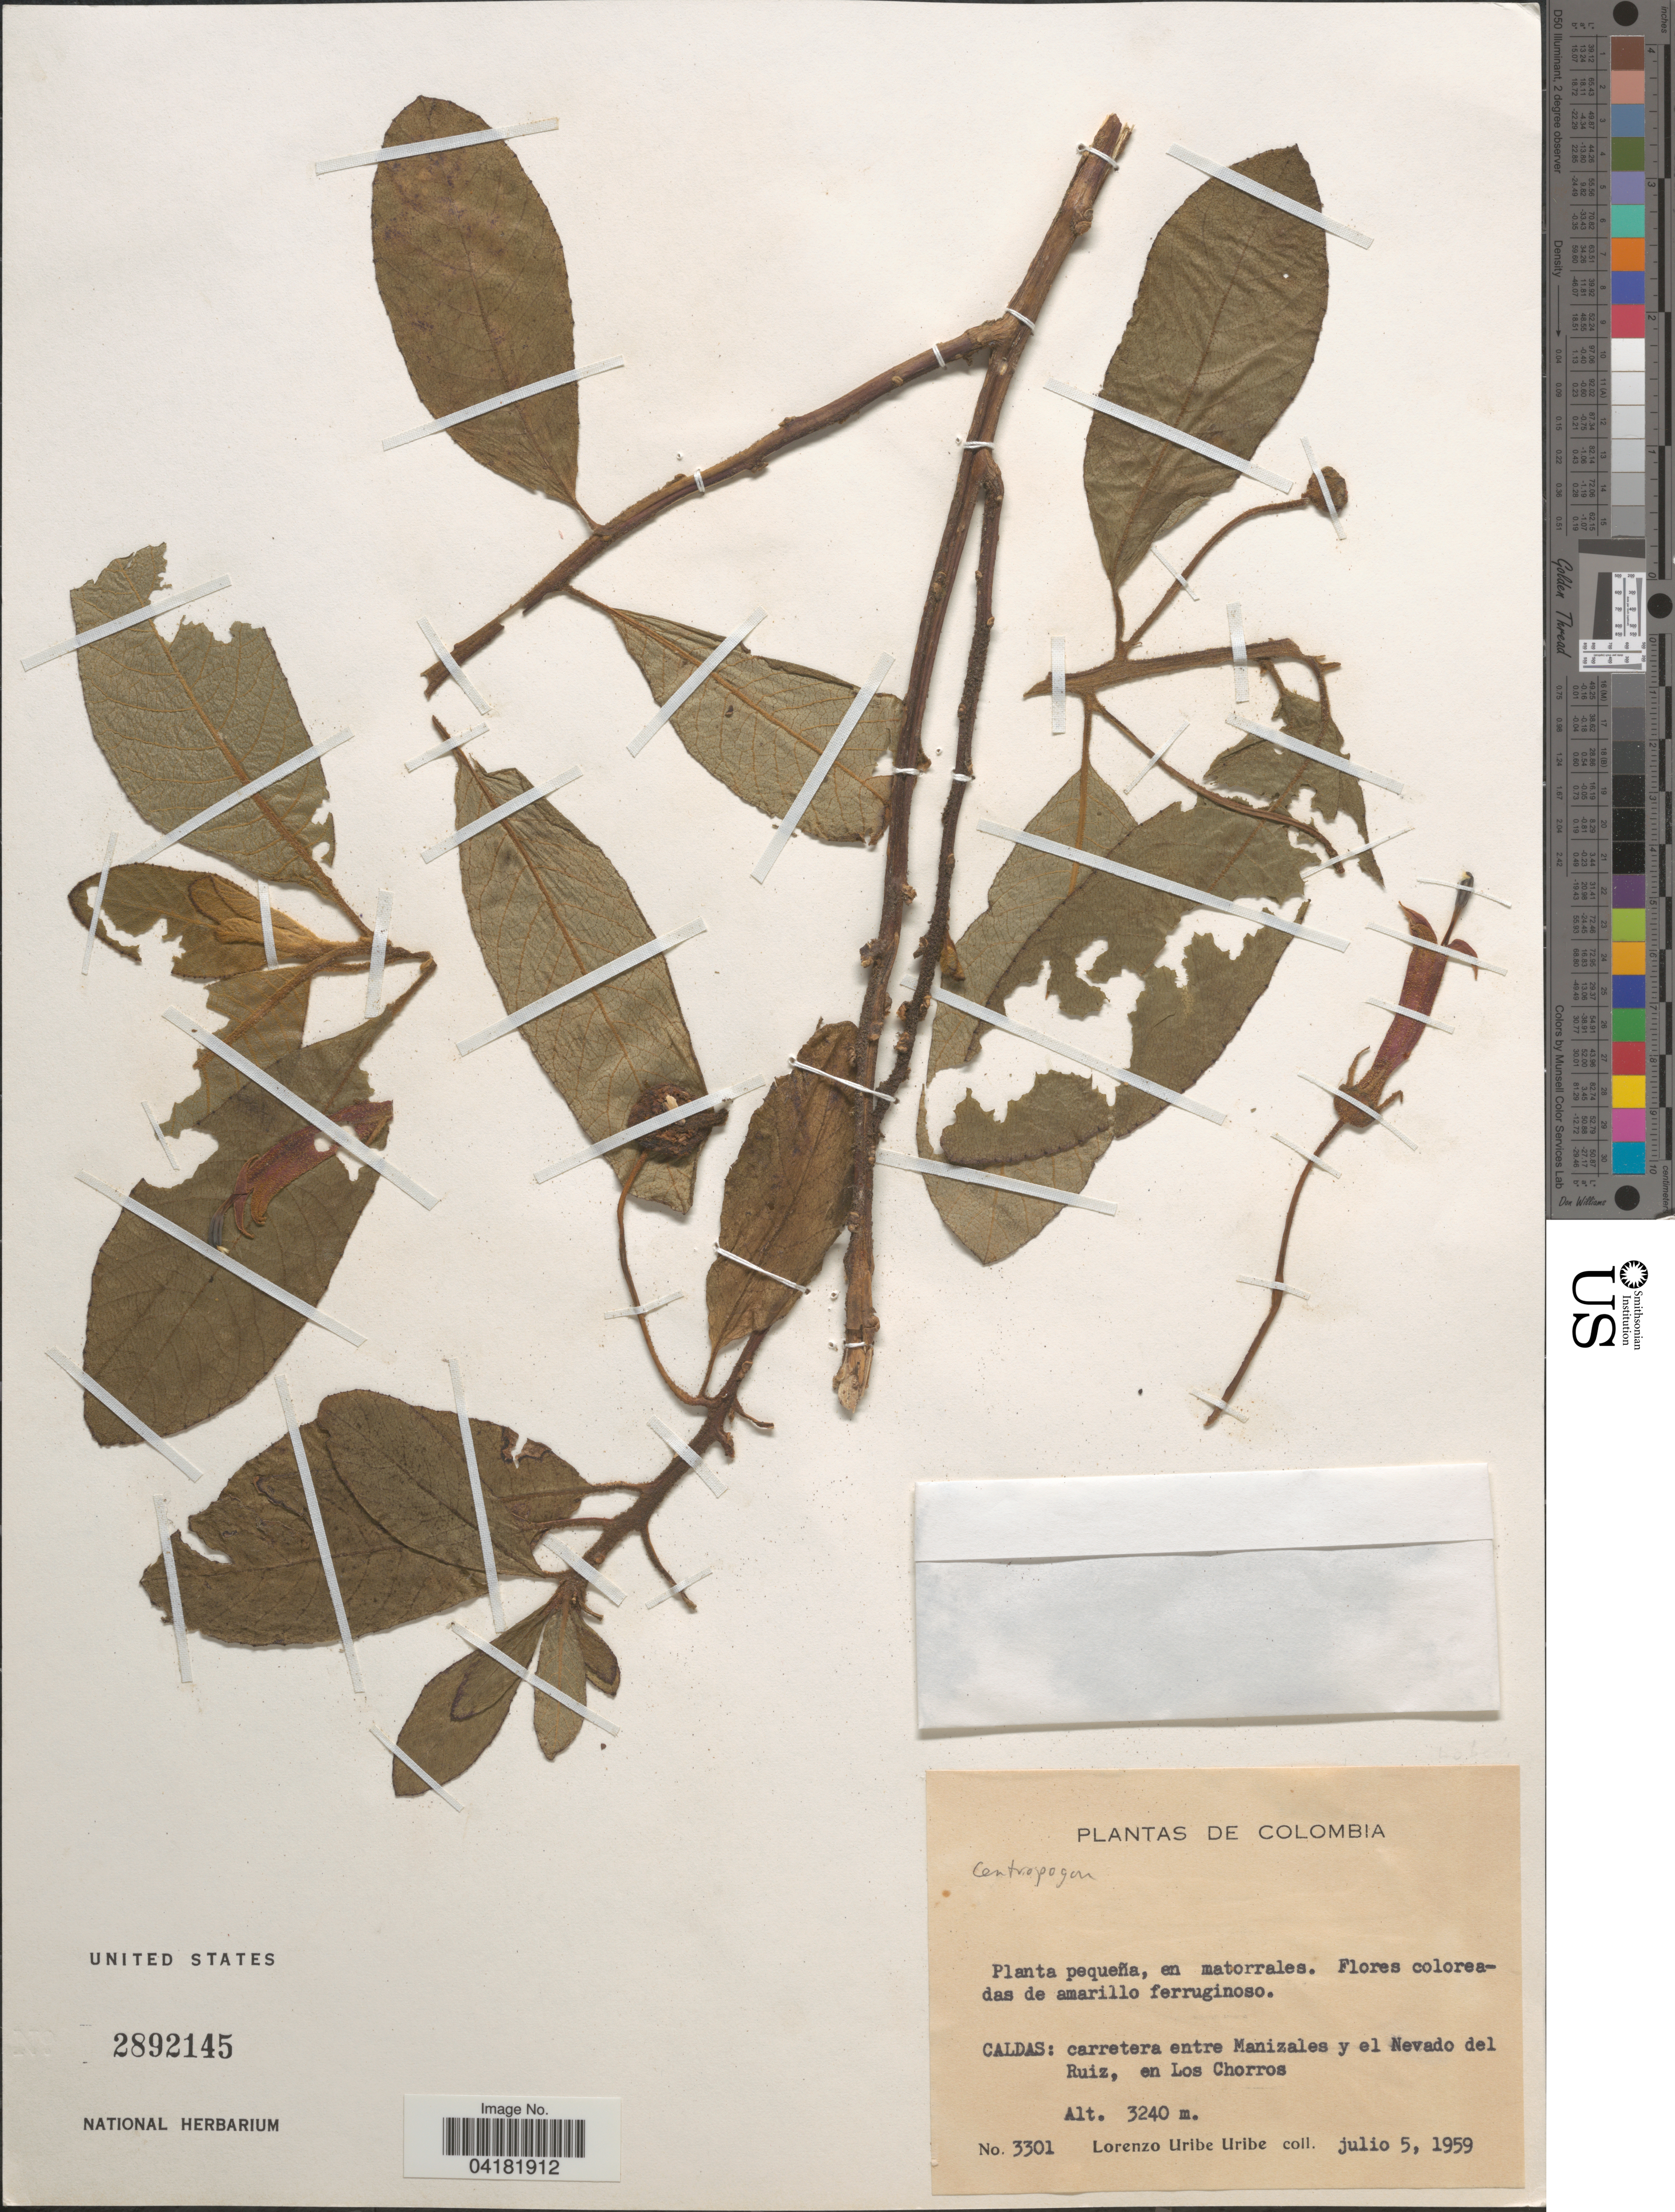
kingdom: Plantae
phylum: Tracheophyta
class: Magnoliopsida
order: Asterales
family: Campanulaceae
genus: Centropogon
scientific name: Centropogon sp.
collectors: L. Uribe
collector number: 3301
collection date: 1959-07-05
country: Colombia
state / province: Caldas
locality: Carretera entre Manizales y el Nevado del Ruiz, en Los Chorros.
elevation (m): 3240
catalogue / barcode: US 2892145